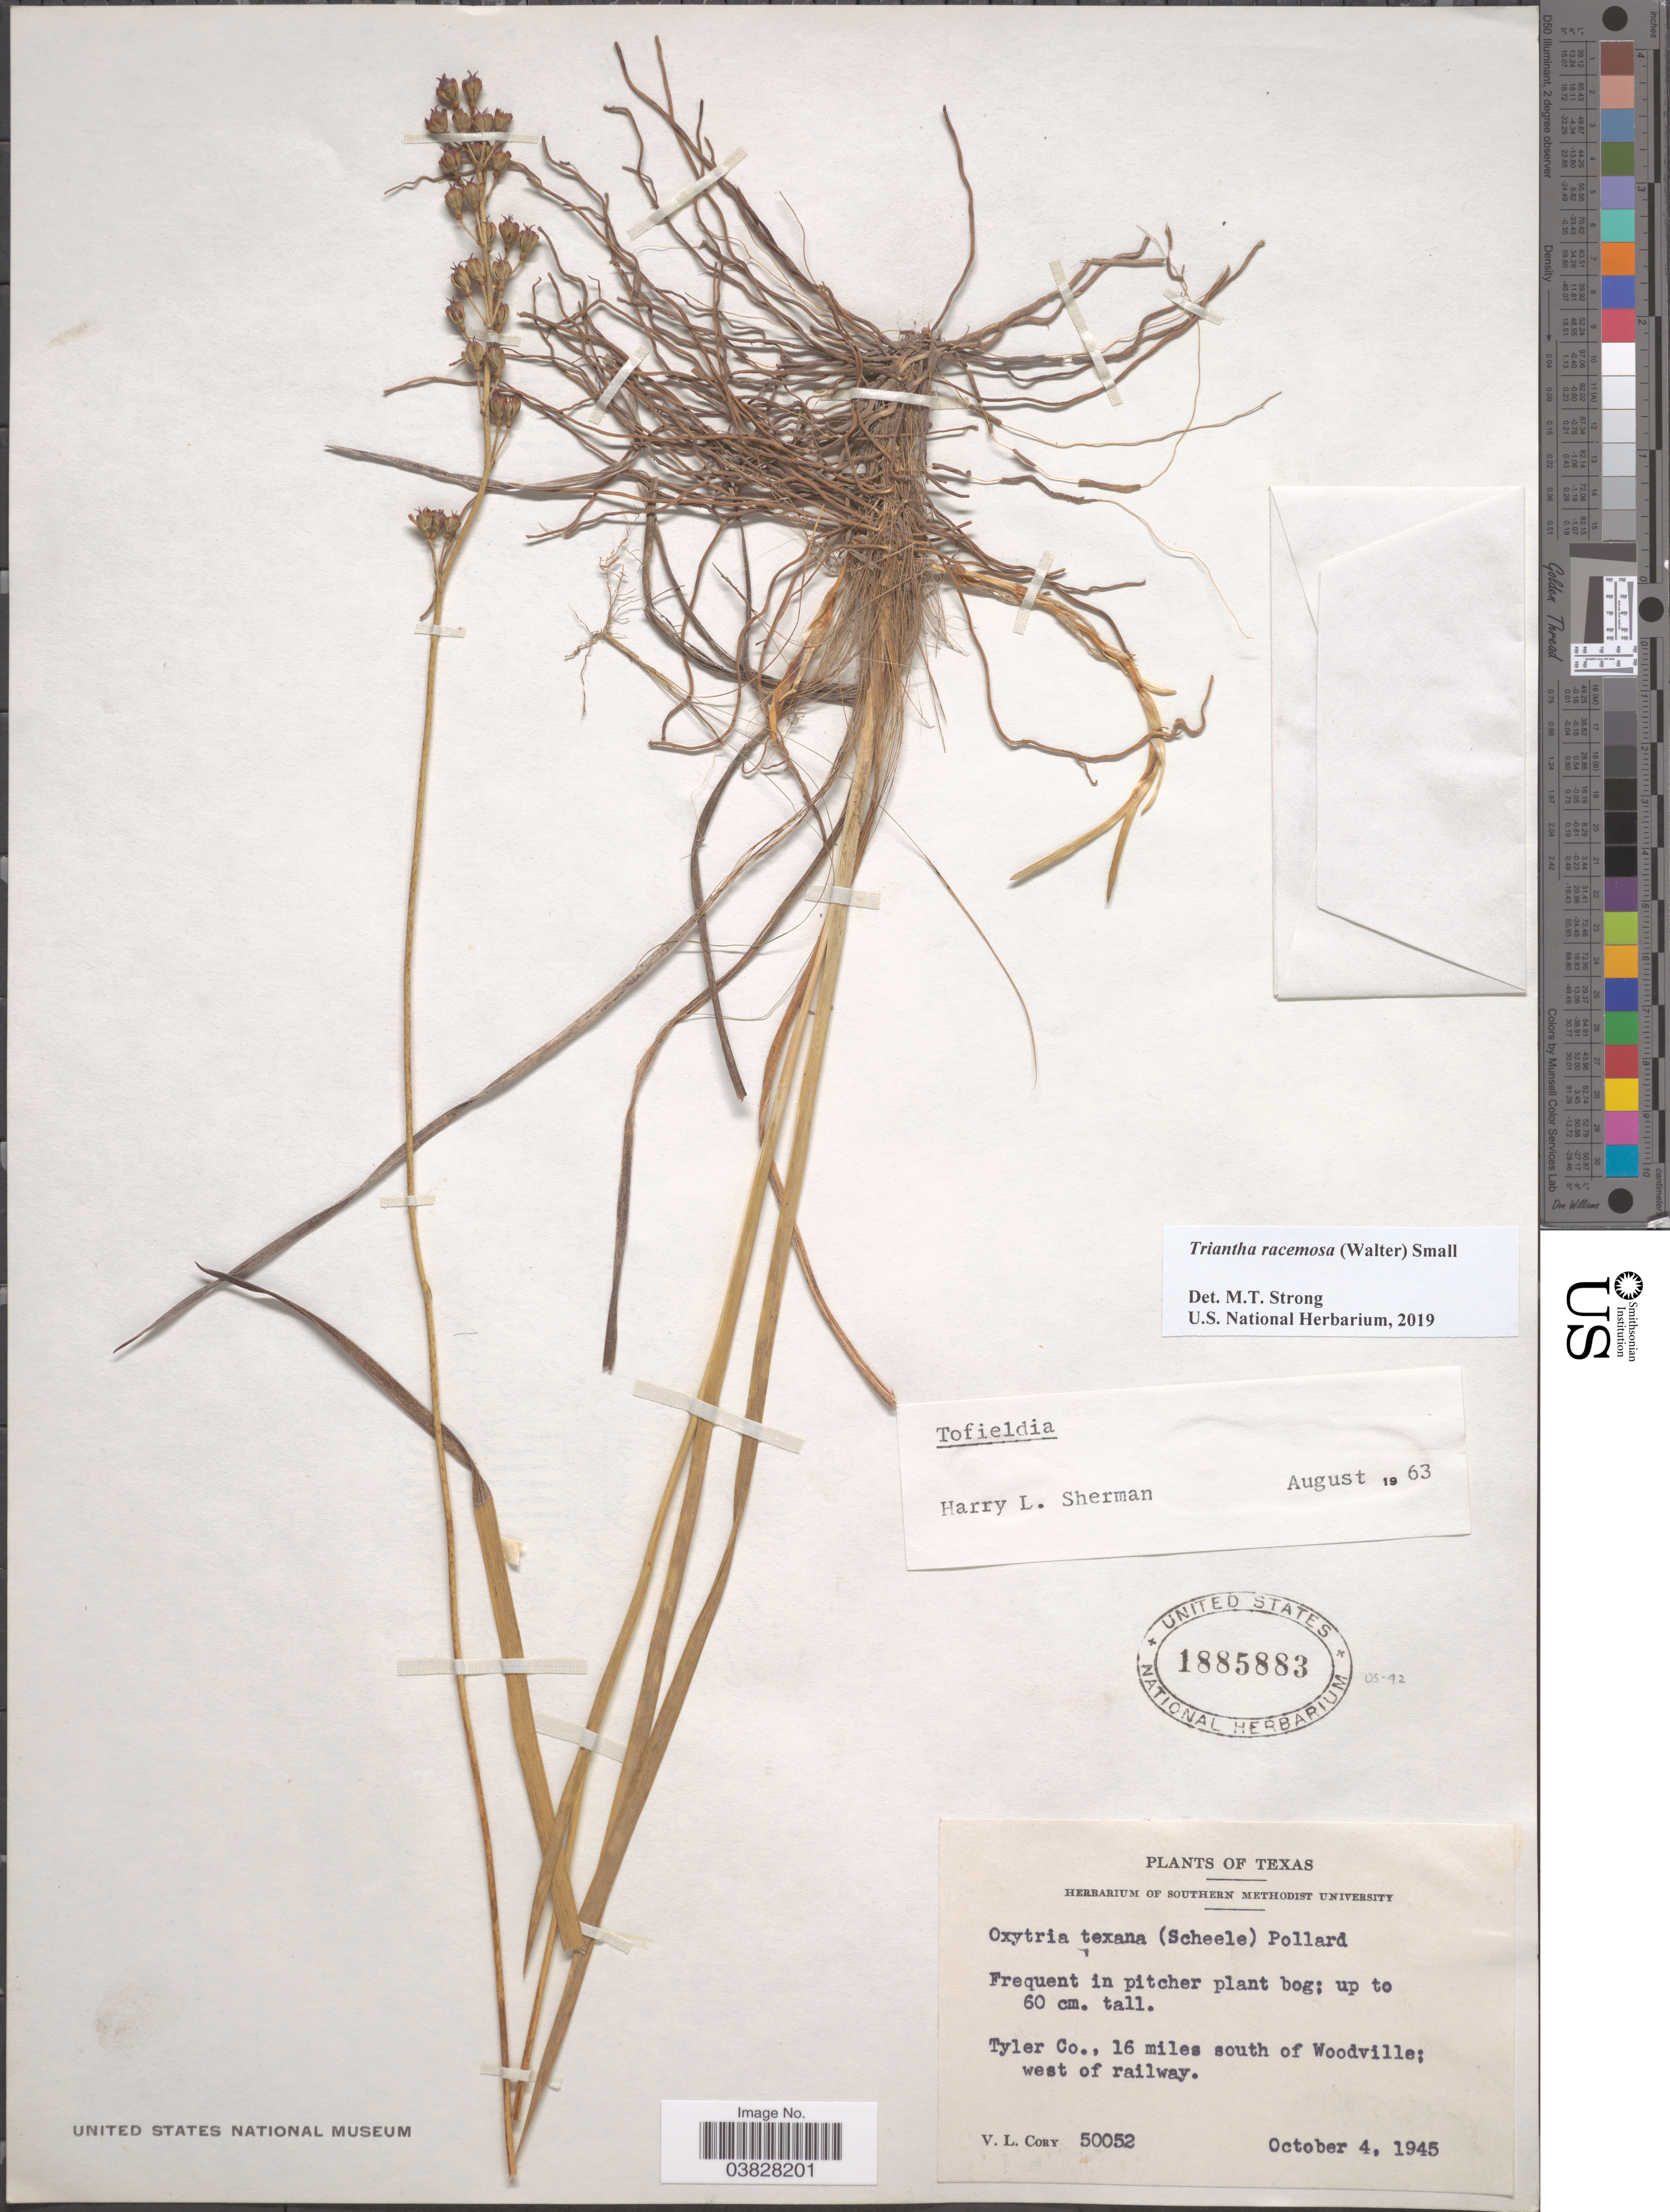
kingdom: Plantae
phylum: Tracheophyta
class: Liliopsida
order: Alismatales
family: Tofieldiaceae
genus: Triantha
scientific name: Triantha racemosa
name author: (Walter) Small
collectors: V. Cory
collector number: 50052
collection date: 1945-10-04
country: United States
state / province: Texas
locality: Tyler Co., 16 miles south of Woodville; west of railway.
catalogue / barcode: US 1885883